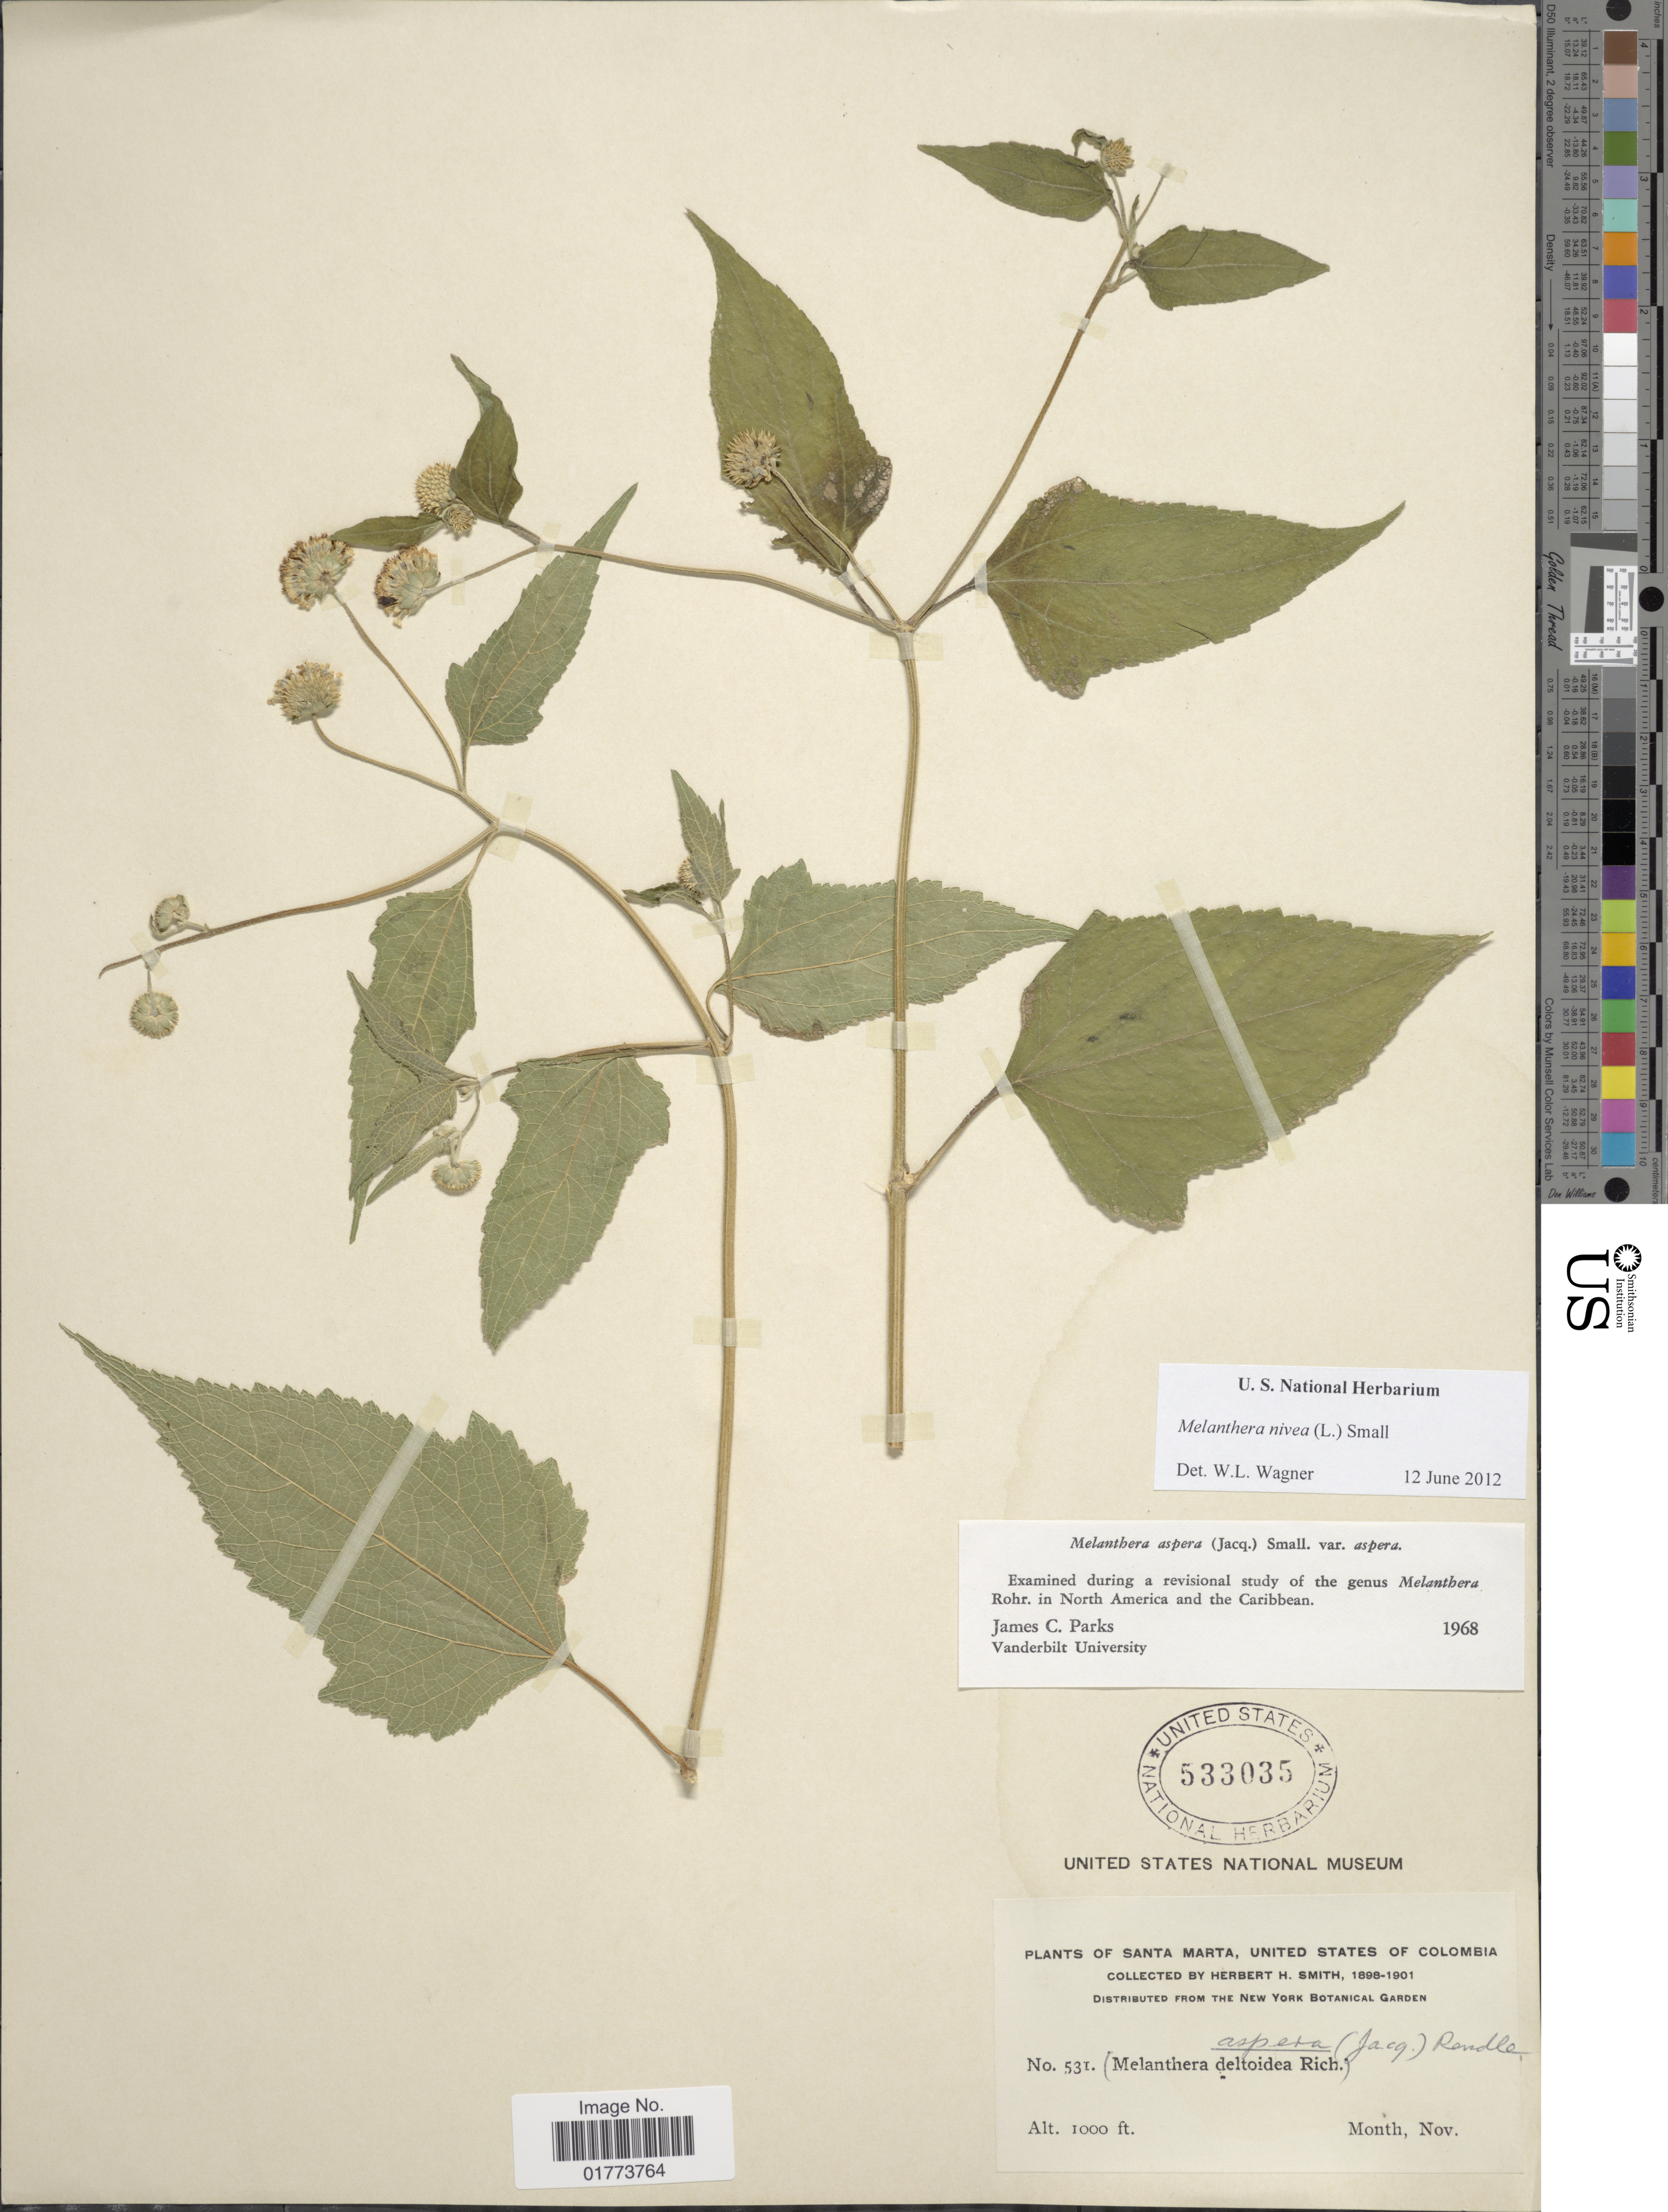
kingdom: Plantae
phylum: Tracheophyta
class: Magnoliopsida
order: Asterales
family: Asteraceae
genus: Melanthera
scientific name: Melanthera nivea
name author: (L.) Small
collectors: Herbert H. Smith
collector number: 531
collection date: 1898-11/1901-11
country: Colombia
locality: Santa Marta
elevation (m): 305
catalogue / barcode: US 533035